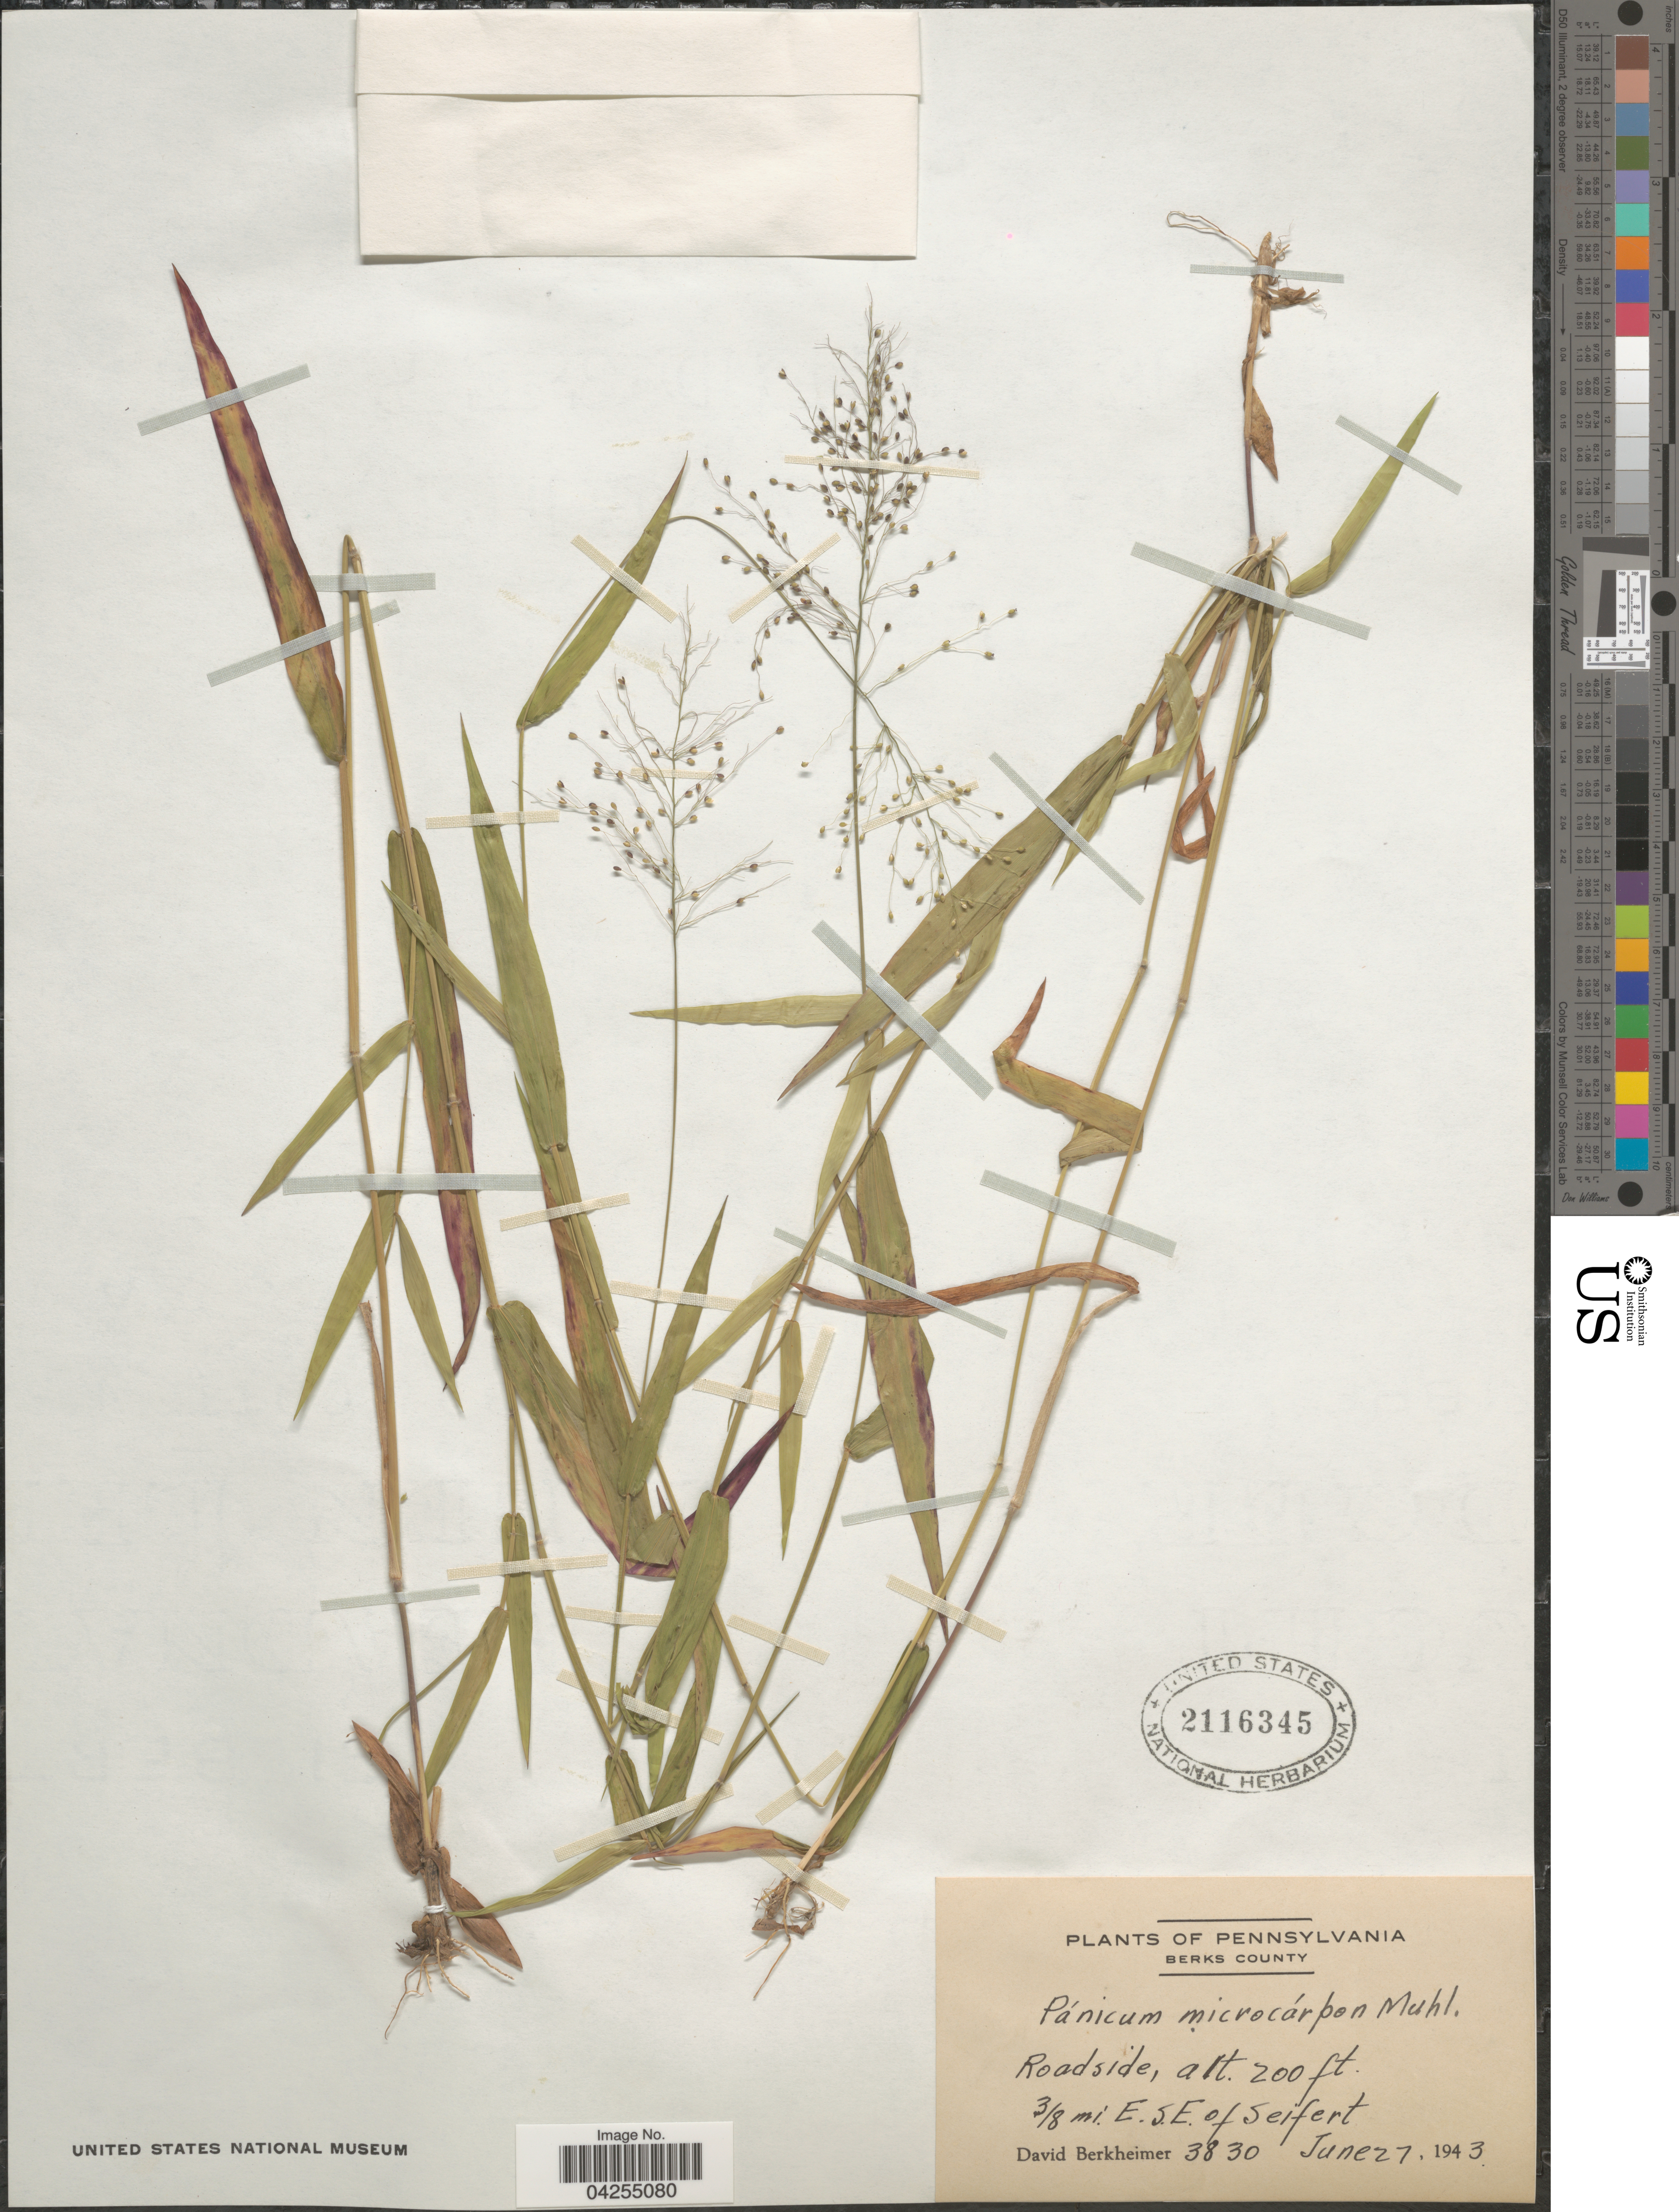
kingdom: Plantae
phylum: Tracheophyta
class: Liliopsida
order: Poales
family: Poaceae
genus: Dichanthelium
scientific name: Dichanthelium dichotomum var. dichotomum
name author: (L.) Gould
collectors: D. Berkheimer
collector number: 3830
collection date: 1943-06-27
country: United States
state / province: Pennsylvania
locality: Berks County. Roadside, 3/8 mi. E. S.E. of Seifert.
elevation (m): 61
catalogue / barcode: US 2116345